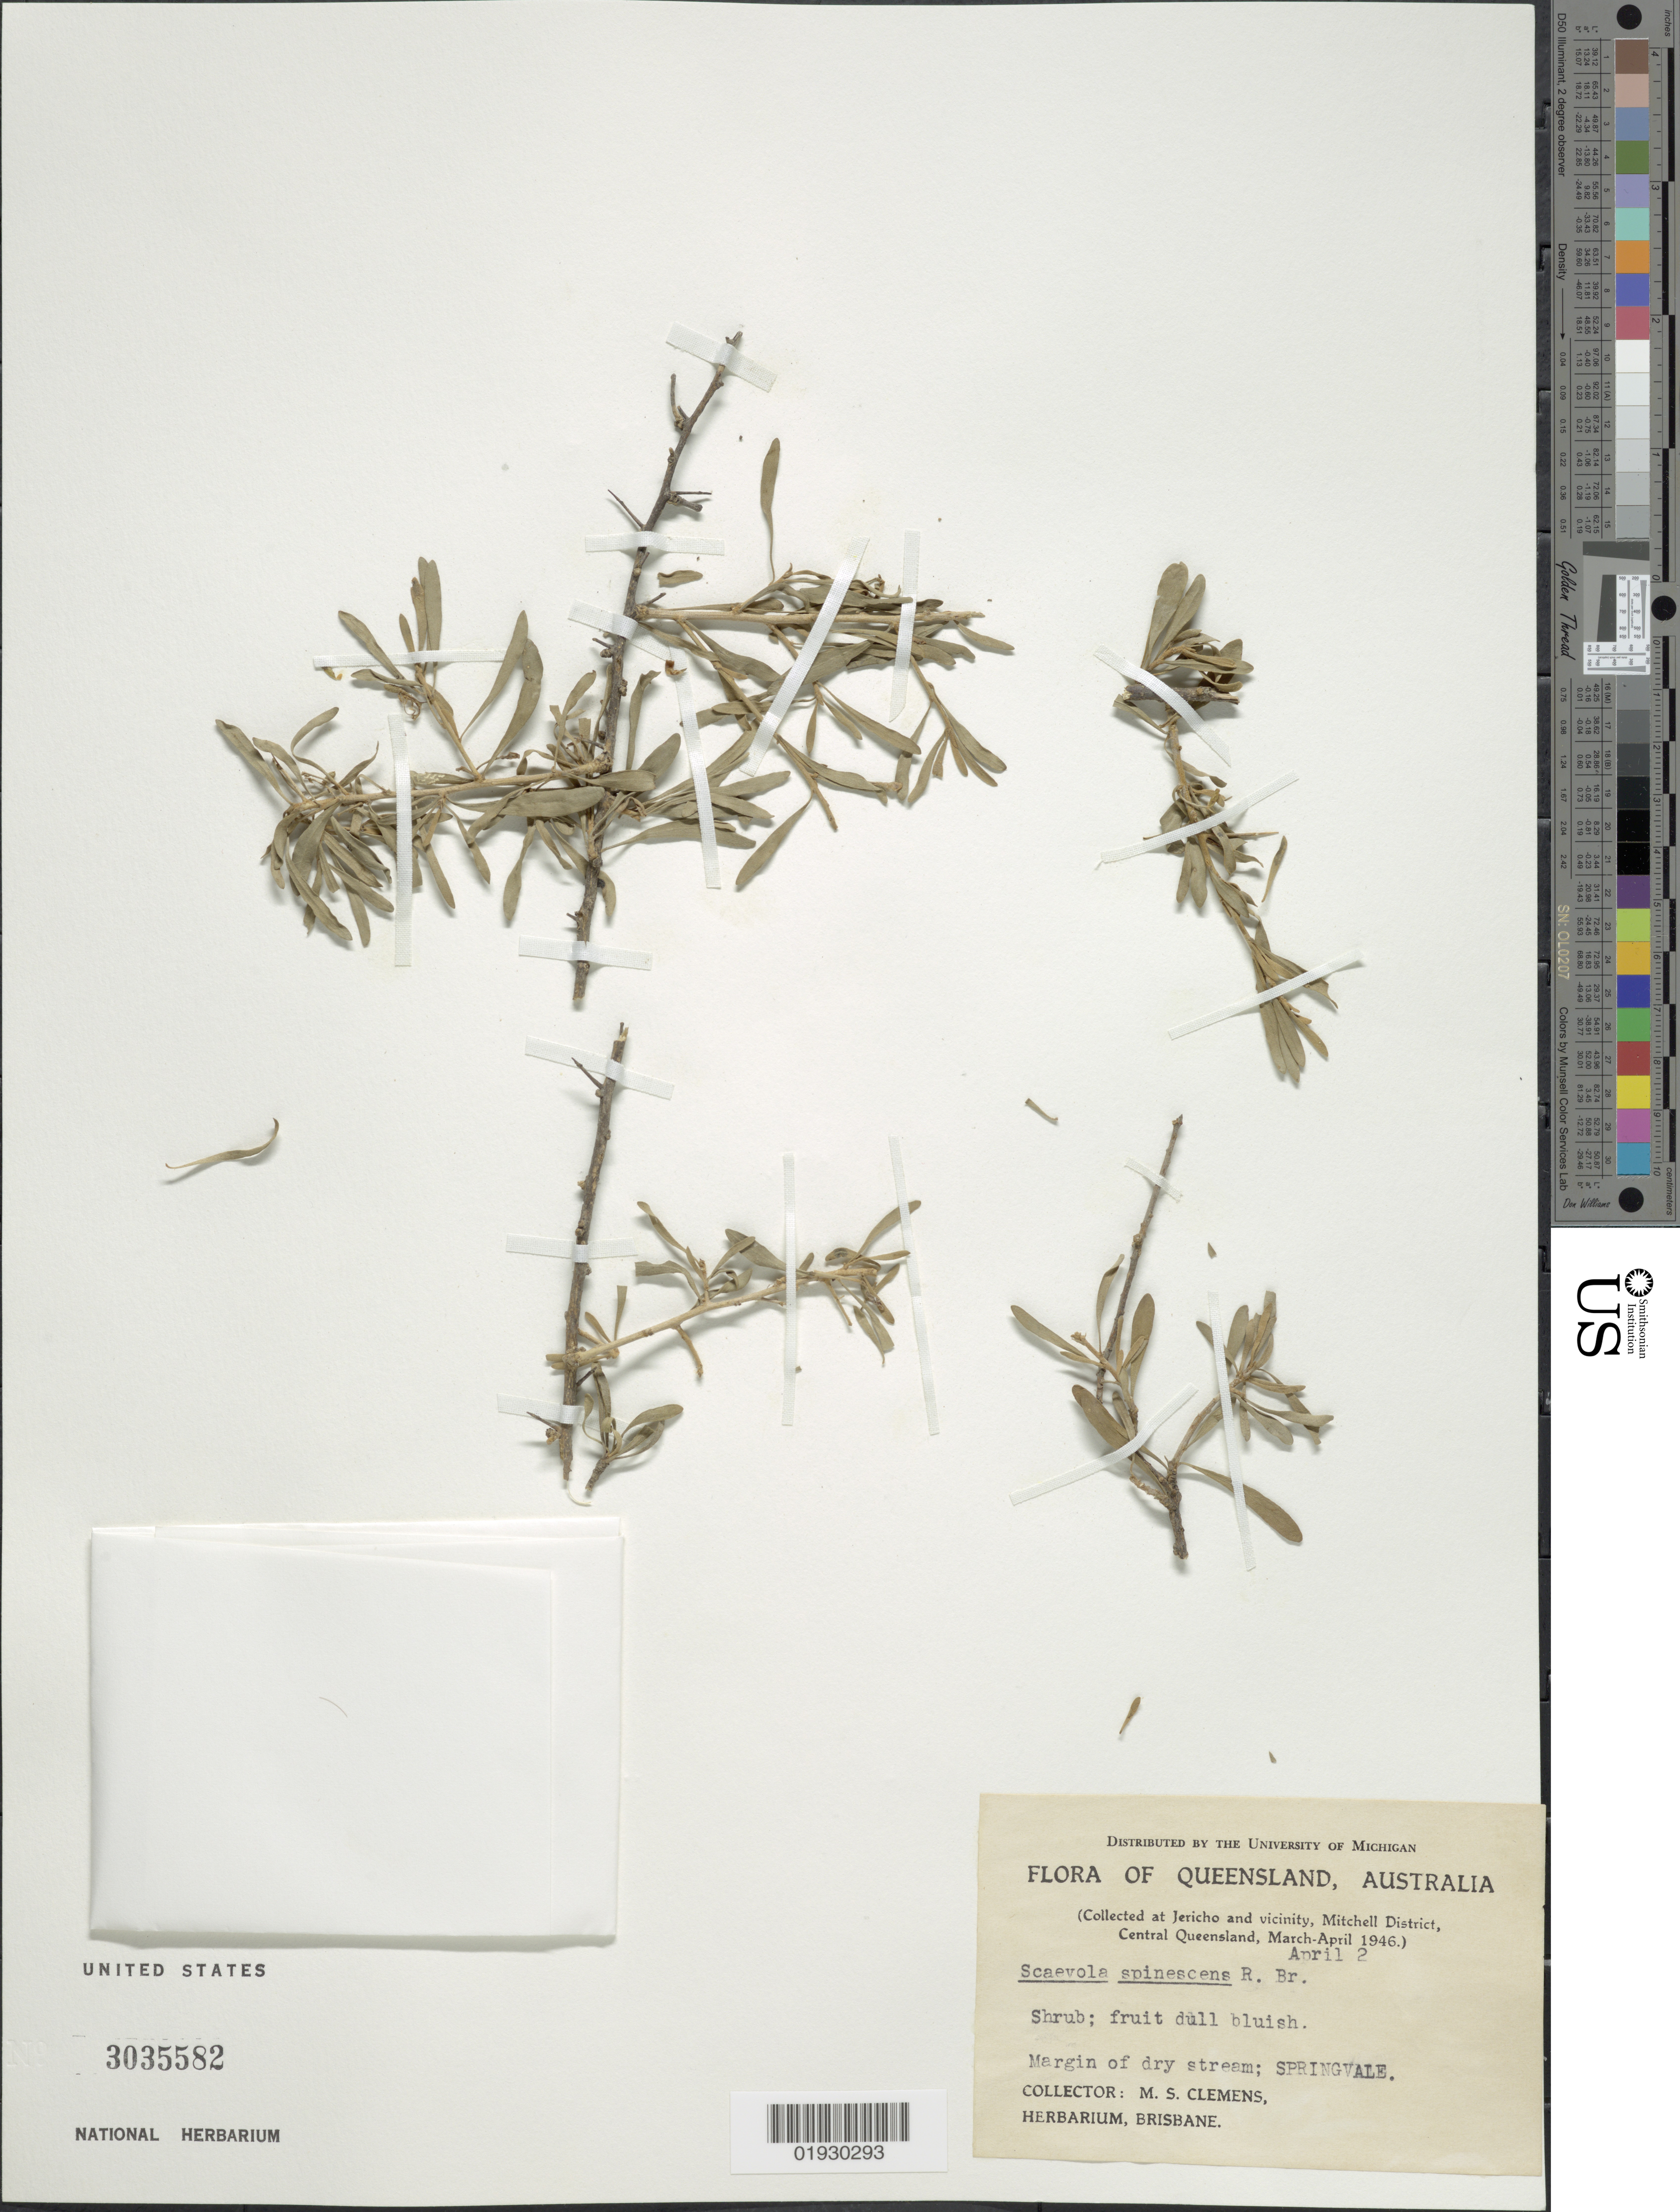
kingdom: Plantae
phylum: Tracheophyta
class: Magnoliopsida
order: Asterales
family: Goodeniaceae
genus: Scaevola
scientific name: Scaevola spinescens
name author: R. Br.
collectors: M. S. Clemens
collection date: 1946-04-02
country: Australia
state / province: Queensland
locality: Jericho and vicinity, Mitchell District, Central Queensland. Springvale.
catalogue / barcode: US 3035582